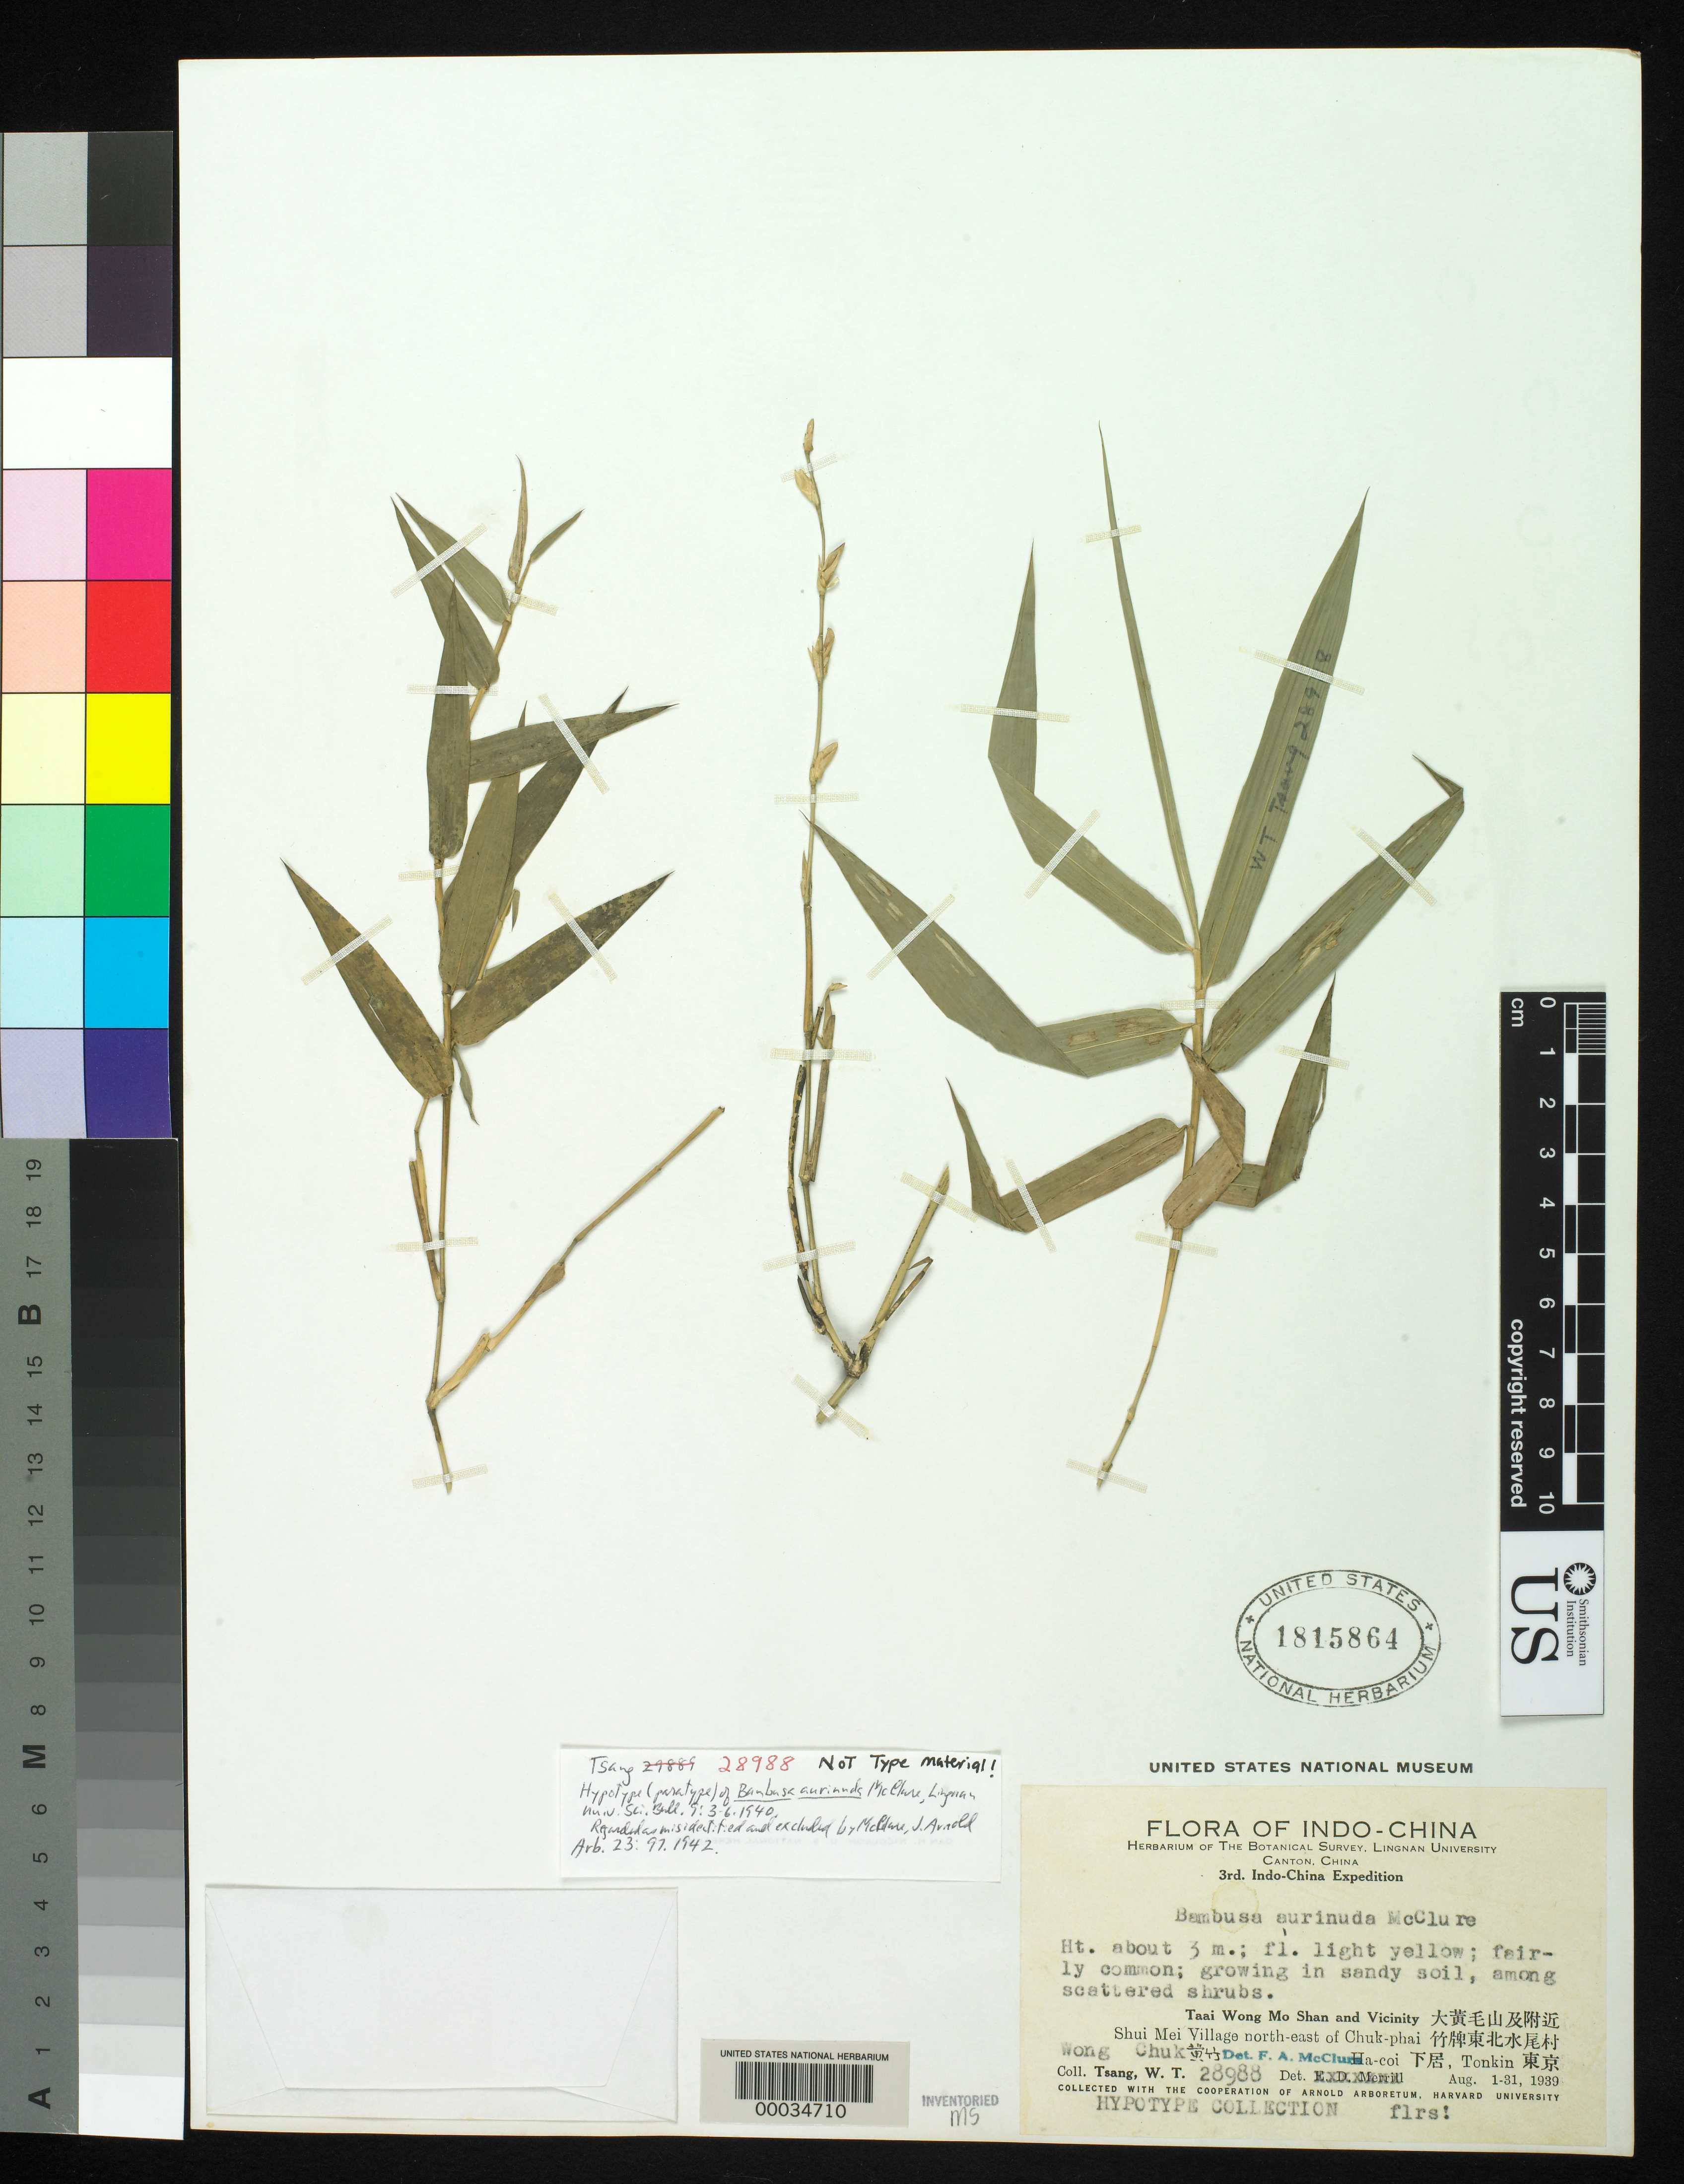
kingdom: Plantae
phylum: Tracheophyta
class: Liliopsida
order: Poales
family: Poaceae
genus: Bambusa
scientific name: Bambusa aurinuda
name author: McClure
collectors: W. T. Tsang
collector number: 28988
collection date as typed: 01 Aug 1939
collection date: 1939-08-01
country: China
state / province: Guangdong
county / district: Guangzhou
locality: Taai wong mo shan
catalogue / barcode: US 1815864